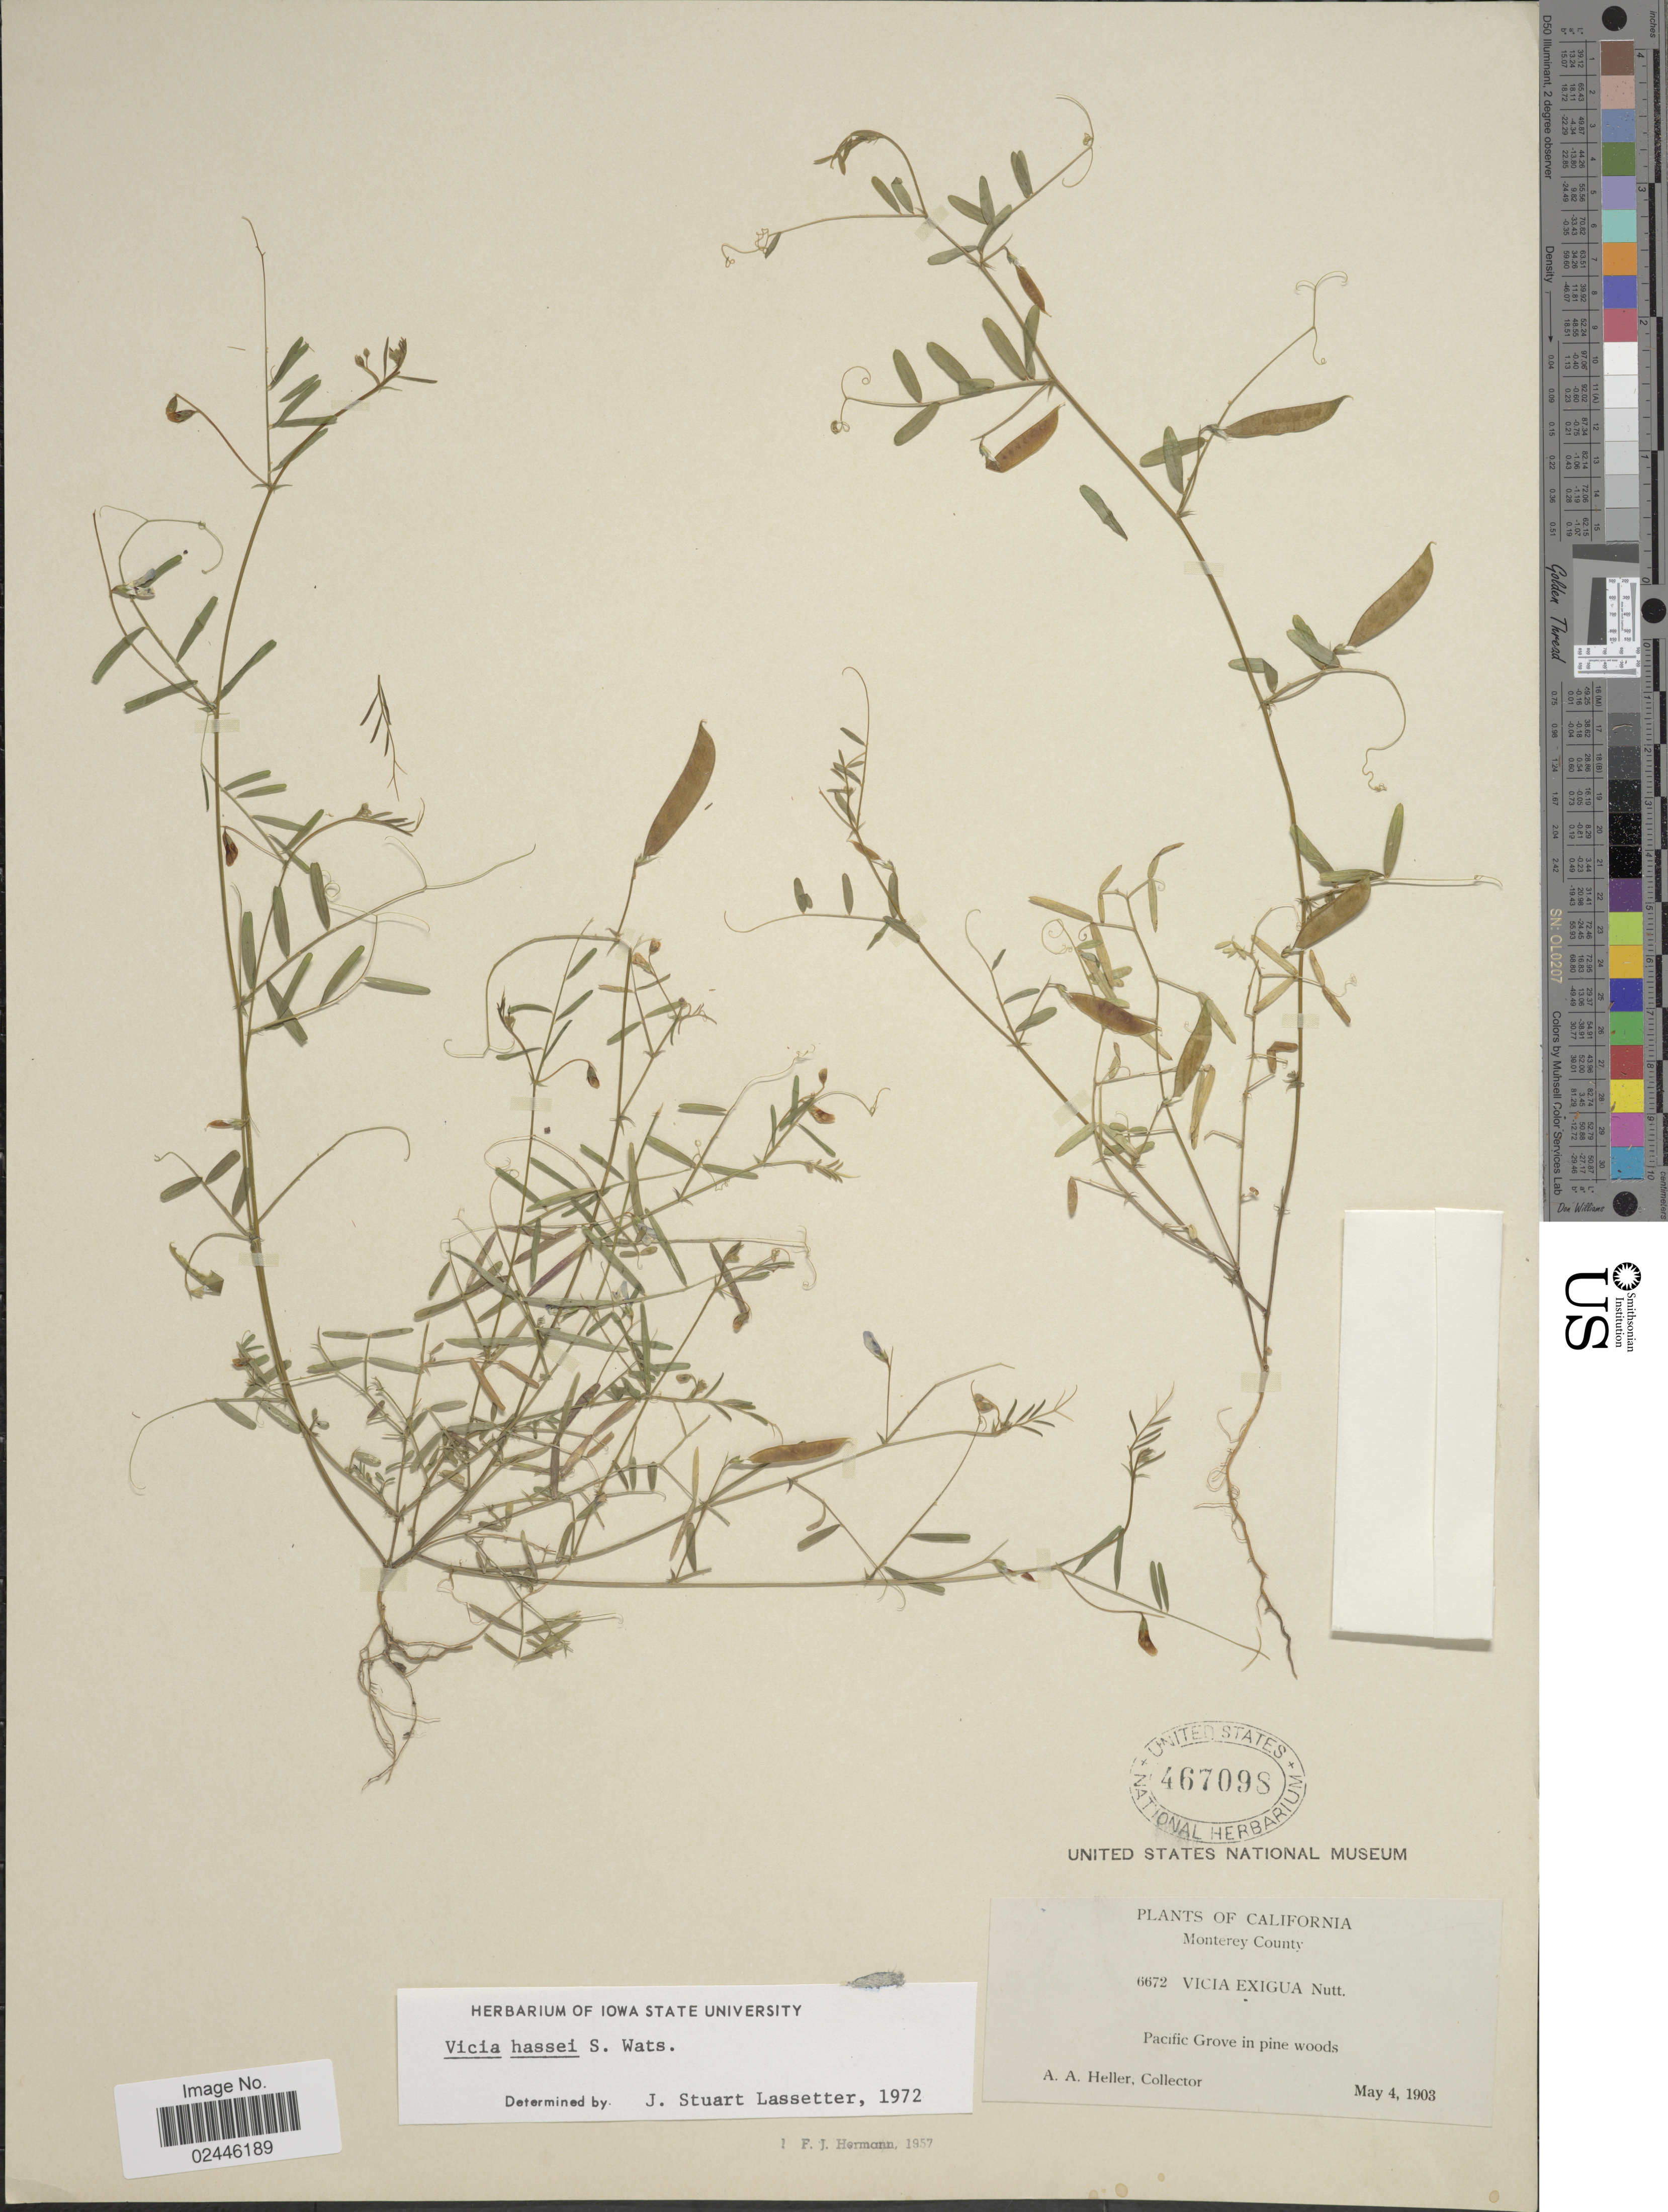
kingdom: Plantae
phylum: Tracheophyta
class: Magnoliopsida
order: Fabales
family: Fabaceae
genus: Vicia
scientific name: Vicia hassei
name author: S. Watson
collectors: A. A. Heller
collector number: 6672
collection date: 1903-05-04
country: United States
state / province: California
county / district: Monterey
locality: Monterey County. Pacific Grove.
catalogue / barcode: US 467098